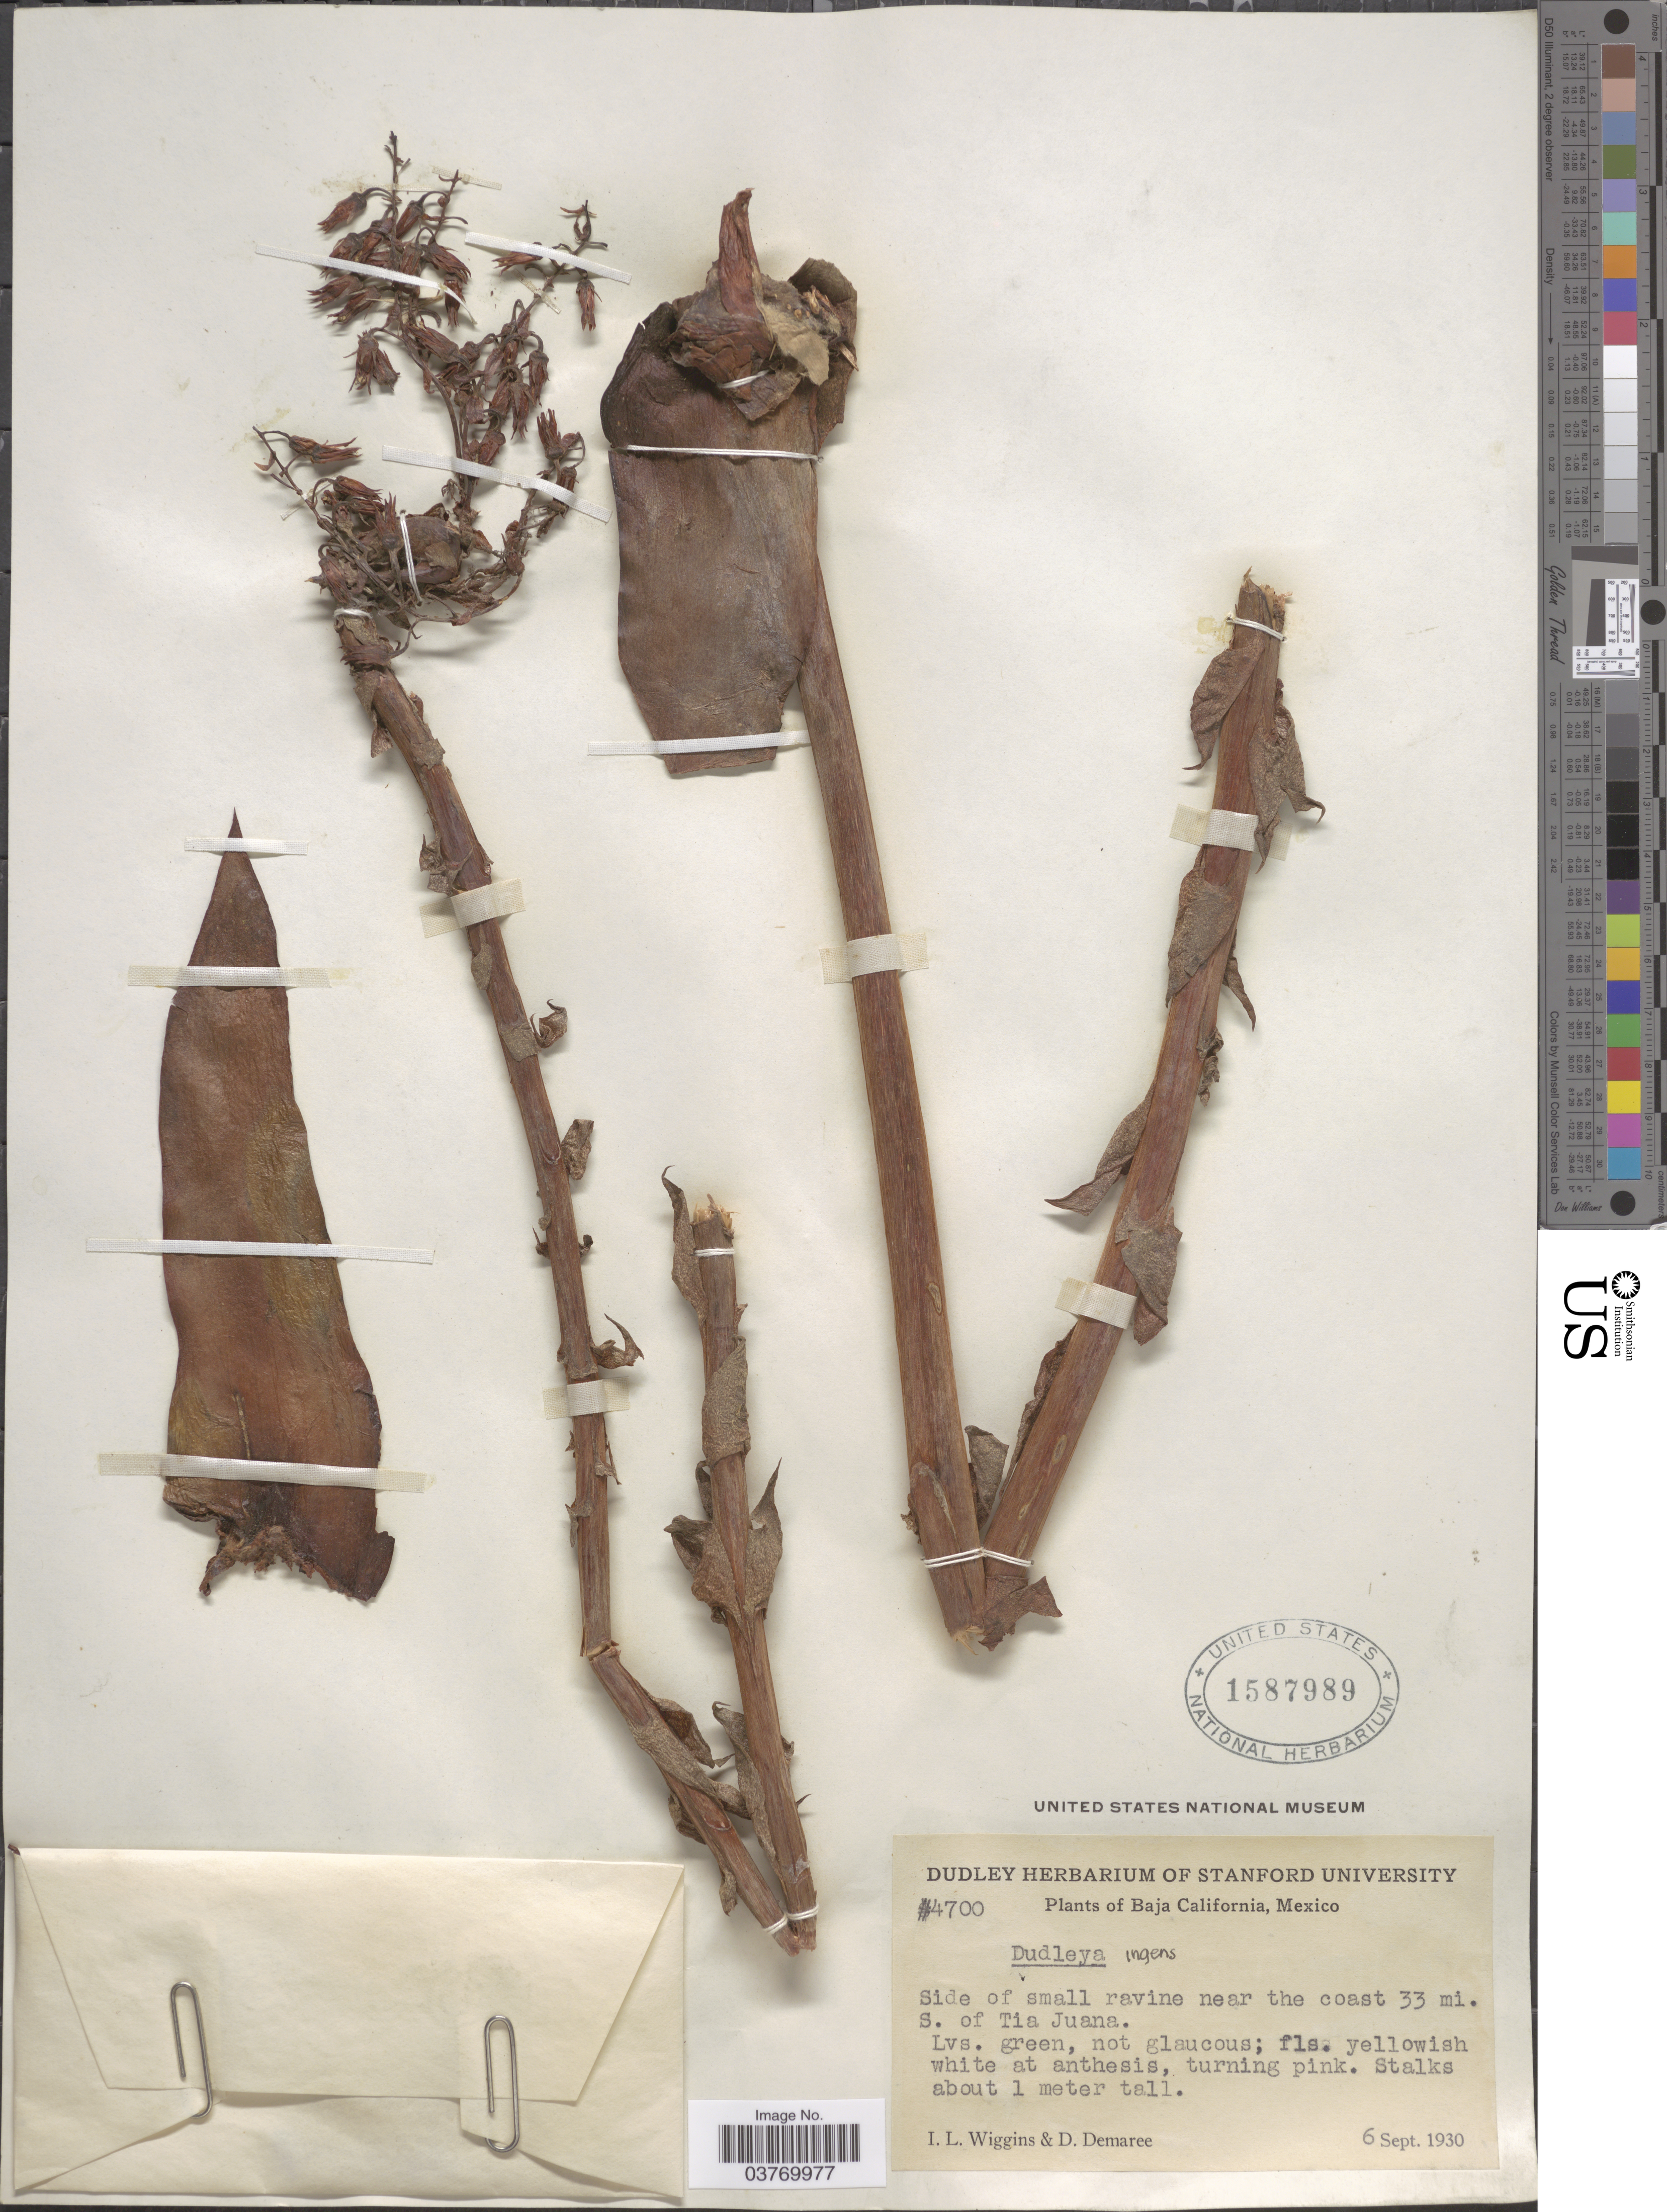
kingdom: Plantae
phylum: Tracheophyta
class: Magnoliopsida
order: Saxifragales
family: Crassulaceae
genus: Dudleya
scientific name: Dudleya ingens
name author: Rose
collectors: I. L. Wiggins & D. Demaree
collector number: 4700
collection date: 1930-09-06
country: Mexico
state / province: Baja California Norte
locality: Side of small ravine near the coast 33 mi. S. of Tia Juana.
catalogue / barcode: US 1587989